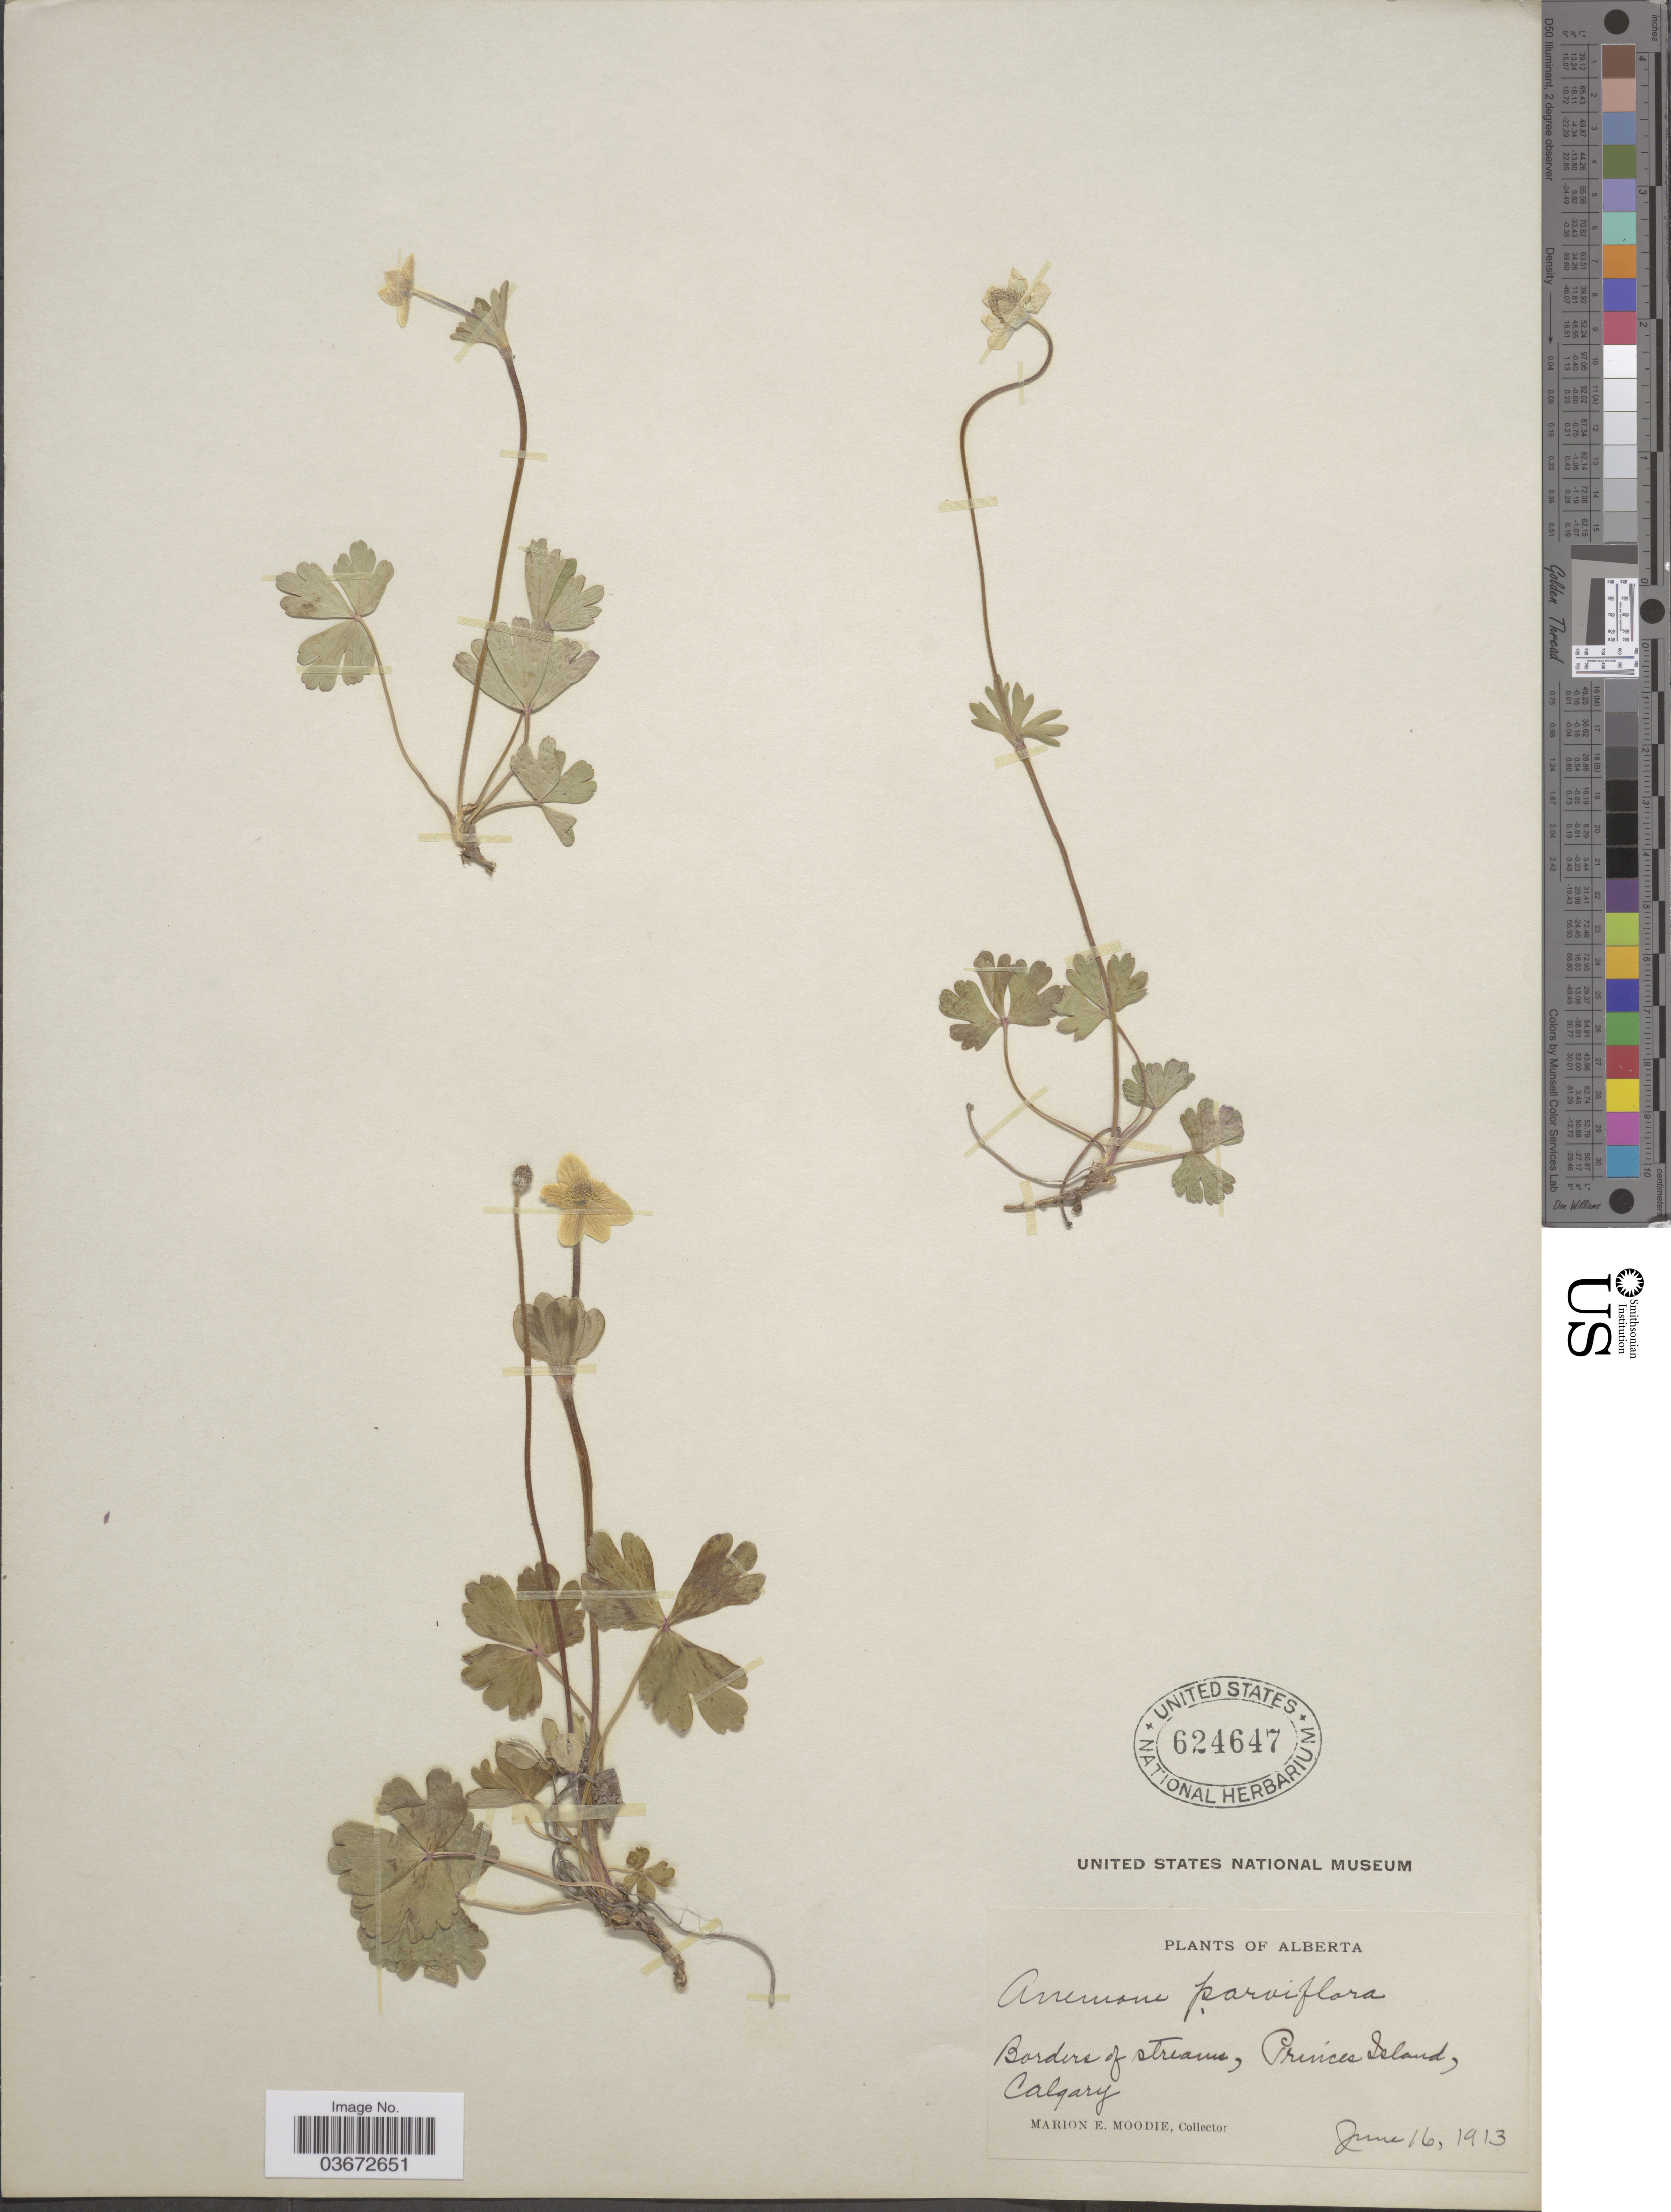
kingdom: Plantae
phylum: Tracheophyta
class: Magnoliopsida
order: Ranunculales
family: Ranunculaceae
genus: Anemone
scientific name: Anemone parviflora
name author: Michx.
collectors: M. E. Moodie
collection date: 1913-06-16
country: Canada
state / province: Alberta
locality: Borders of streams, Princes Island, Calgary.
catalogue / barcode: US 624647